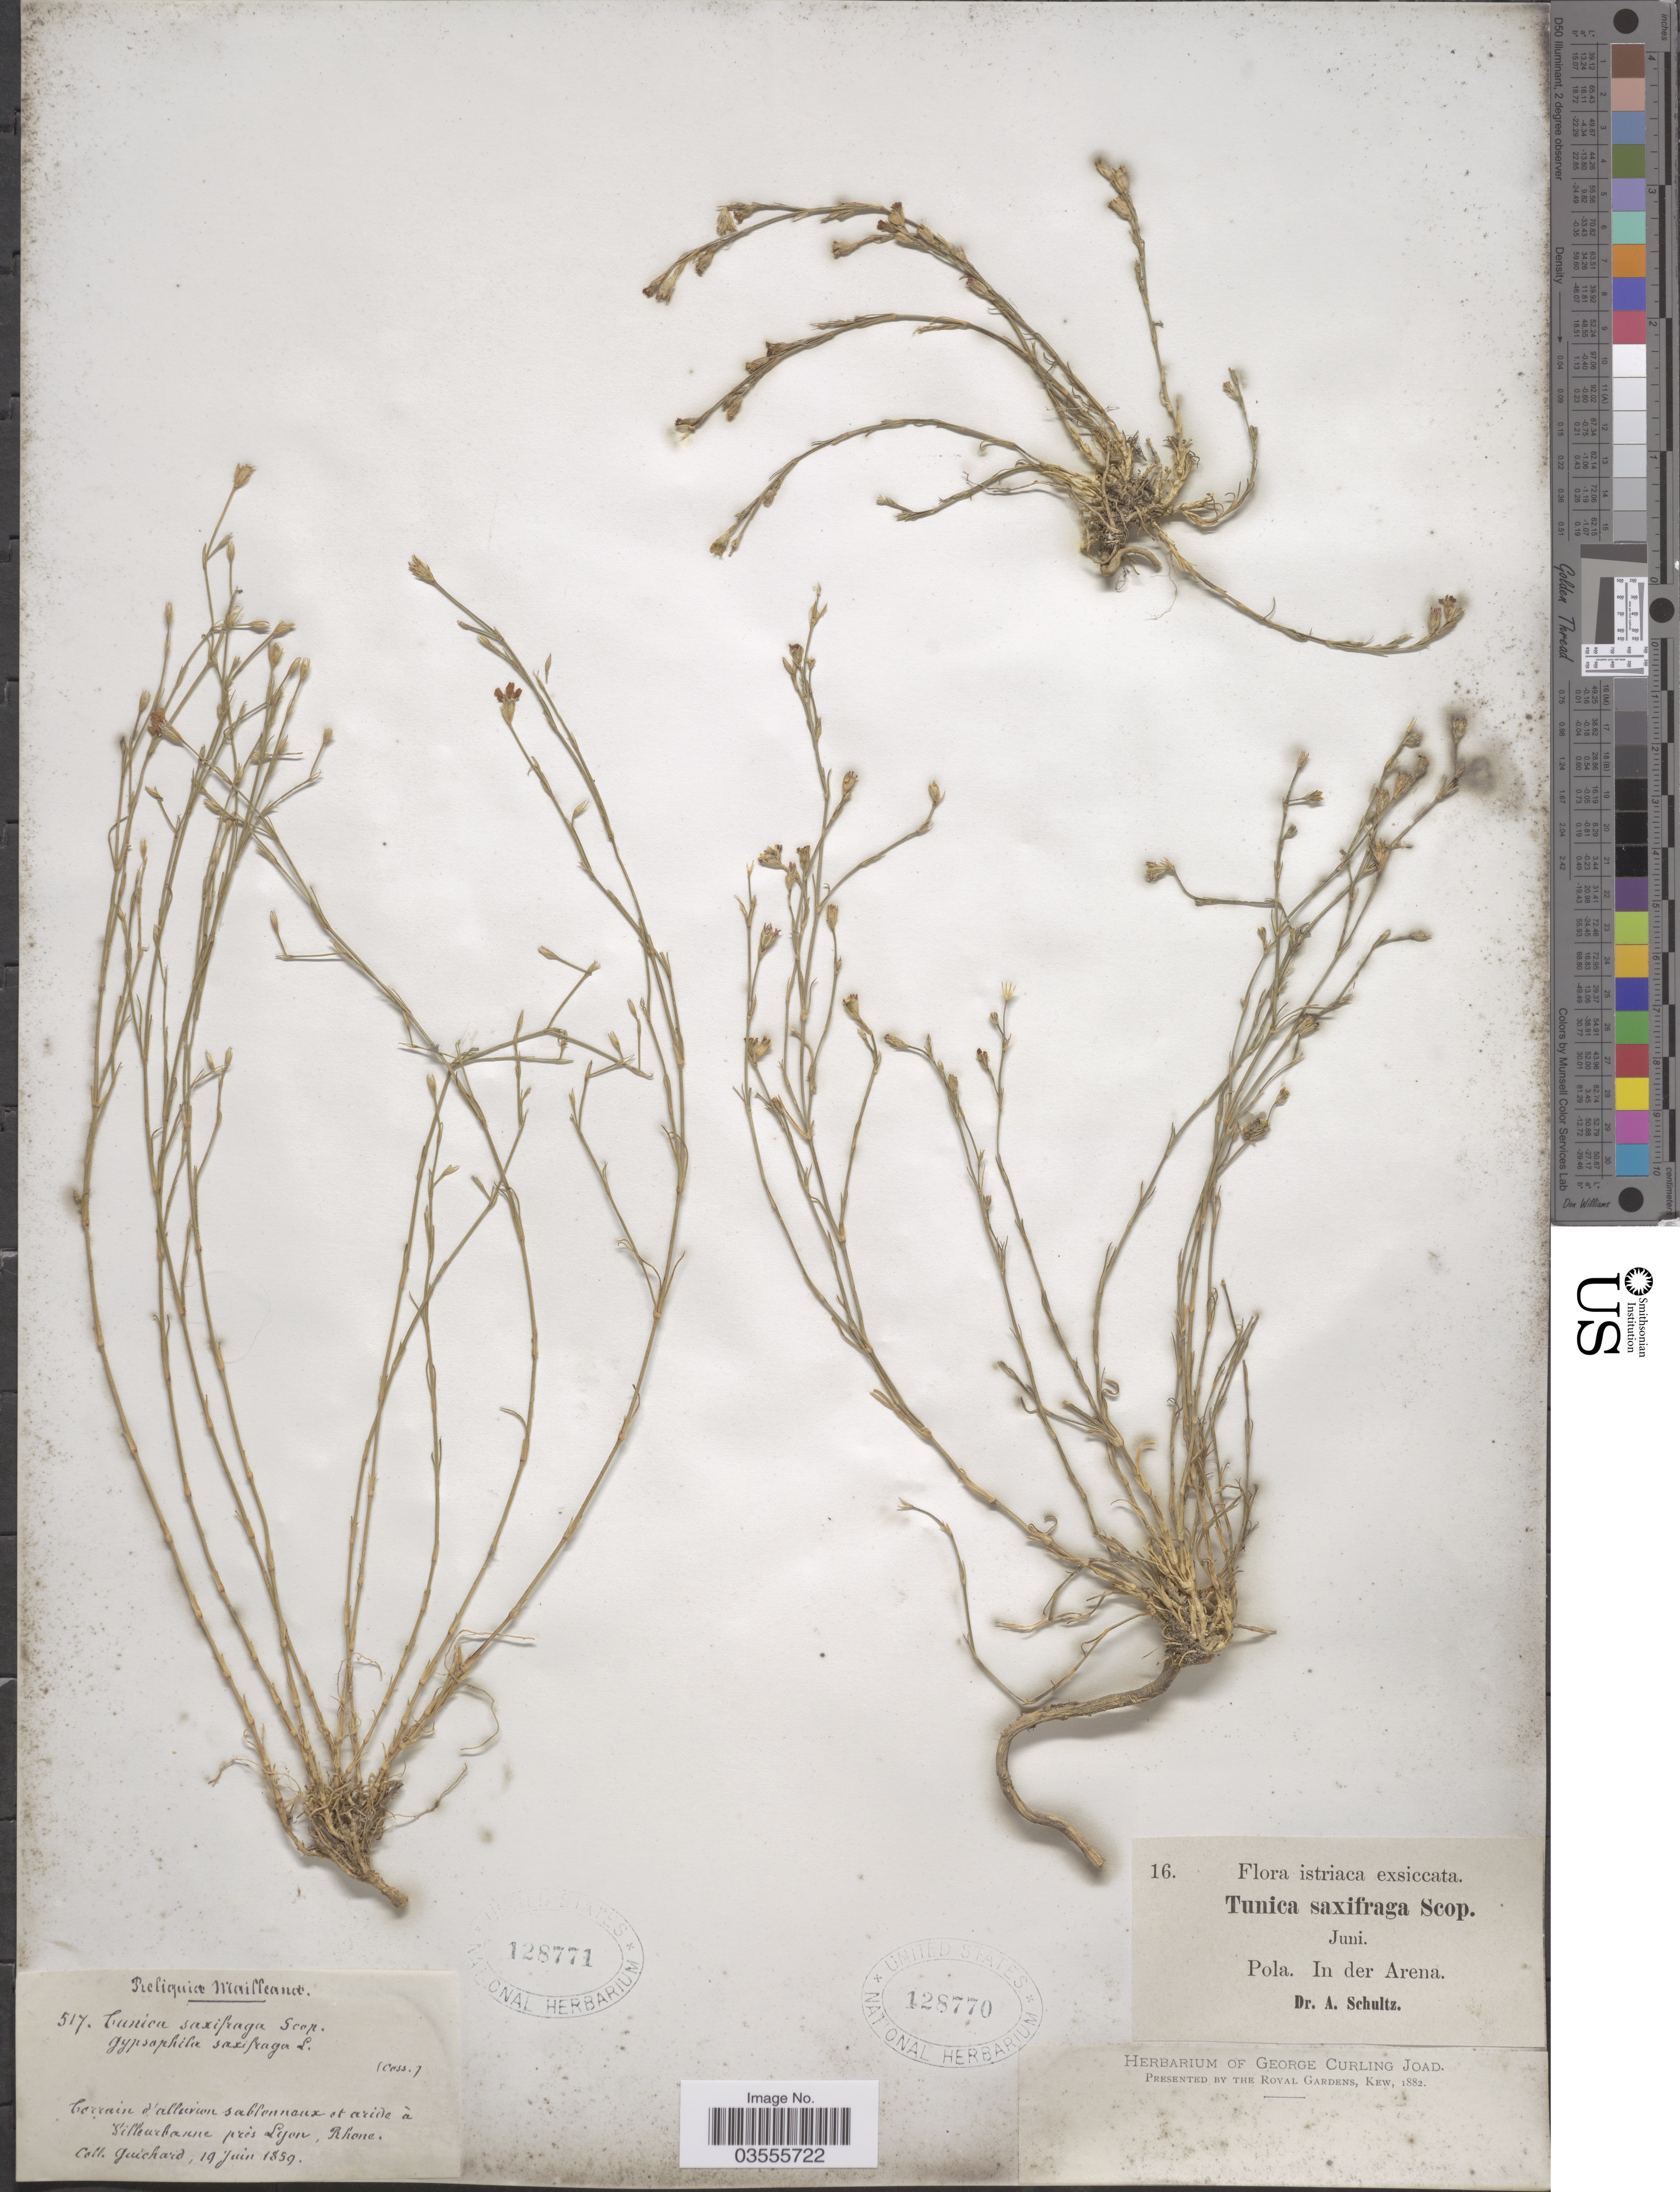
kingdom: Plantae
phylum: Tracheophyta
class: Magnoliopsida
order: Caryophyllales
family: Caryophyllaceae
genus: Petrorhagia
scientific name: Petrorhagia saxifraga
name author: (L.) Link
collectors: A. Schultz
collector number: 16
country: Croatia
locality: Istriaca. Pola [Pula]. In der Arena.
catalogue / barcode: US 128770-2